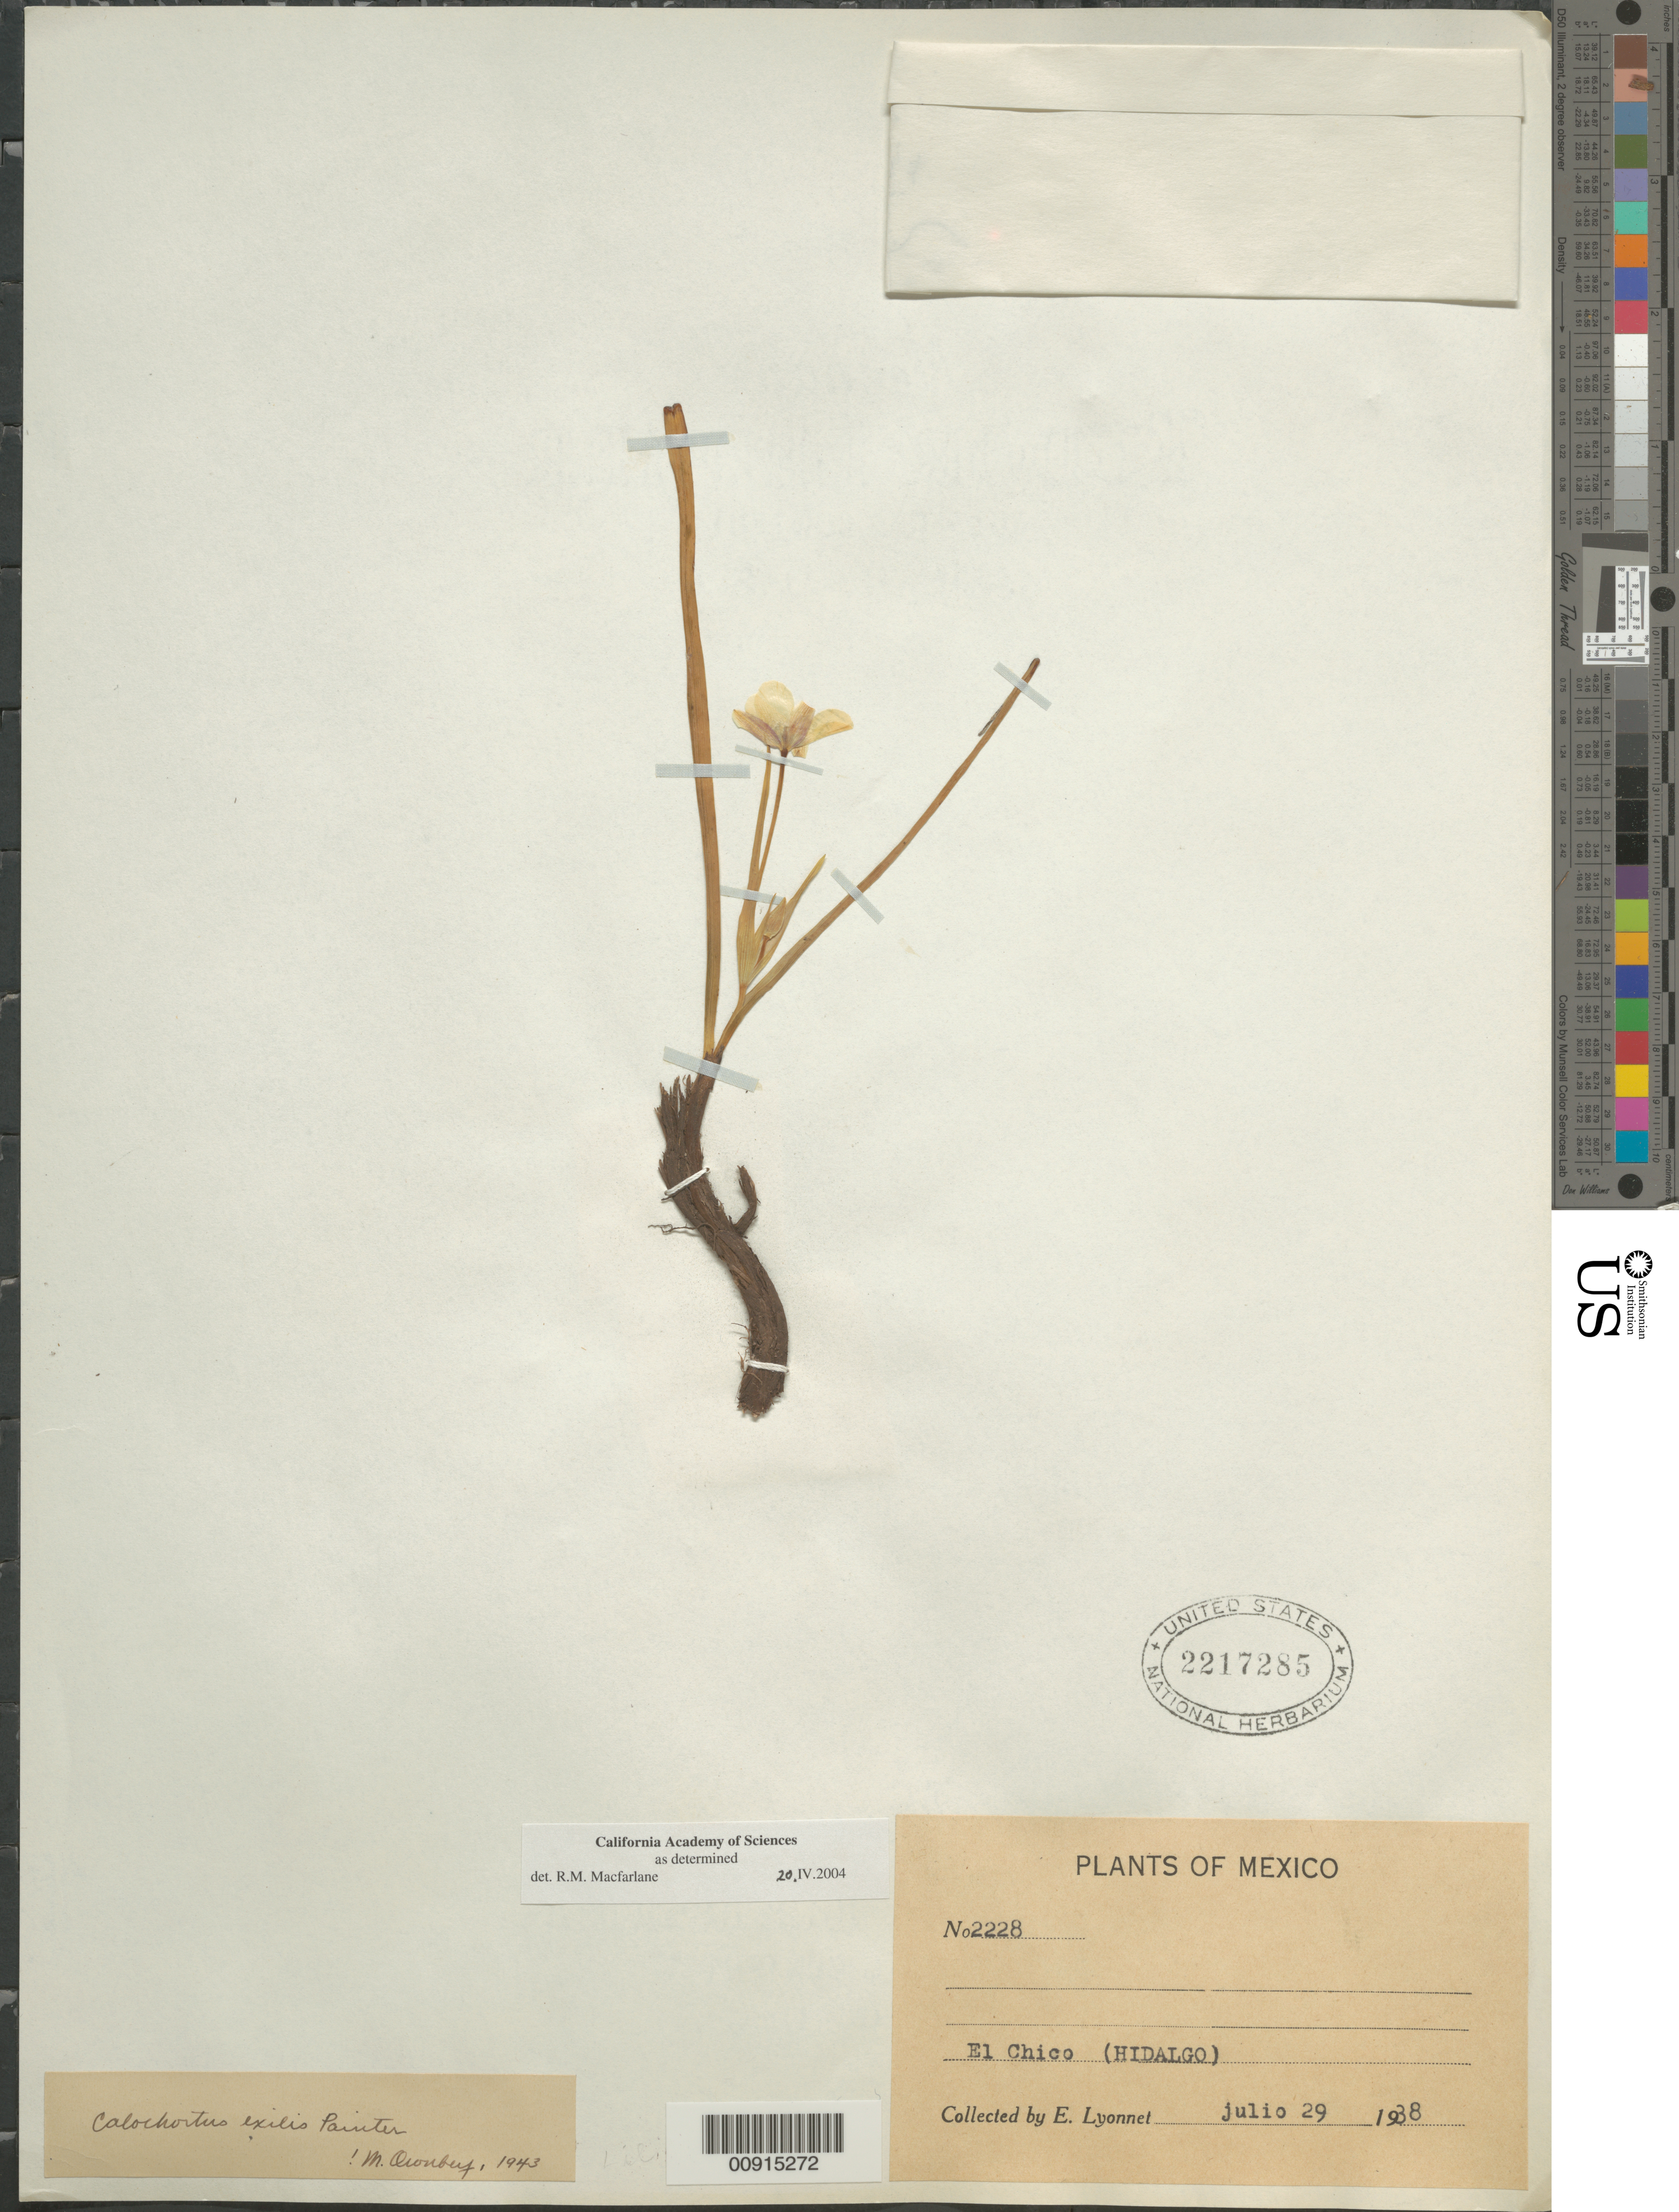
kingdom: Plantae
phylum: Tracheophyta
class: Liliopsida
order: Liliales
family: Liliaceae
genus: Calochortus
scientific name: Calochortus exilis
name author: J.H. Painter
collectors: Bro. E. Lyonnet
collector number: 2228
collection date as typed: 29 Jul 1938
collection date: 1938-07-29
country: Mexico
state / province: Hidalgo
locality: El Chico (Hidalgo).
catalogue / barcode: US 2217285